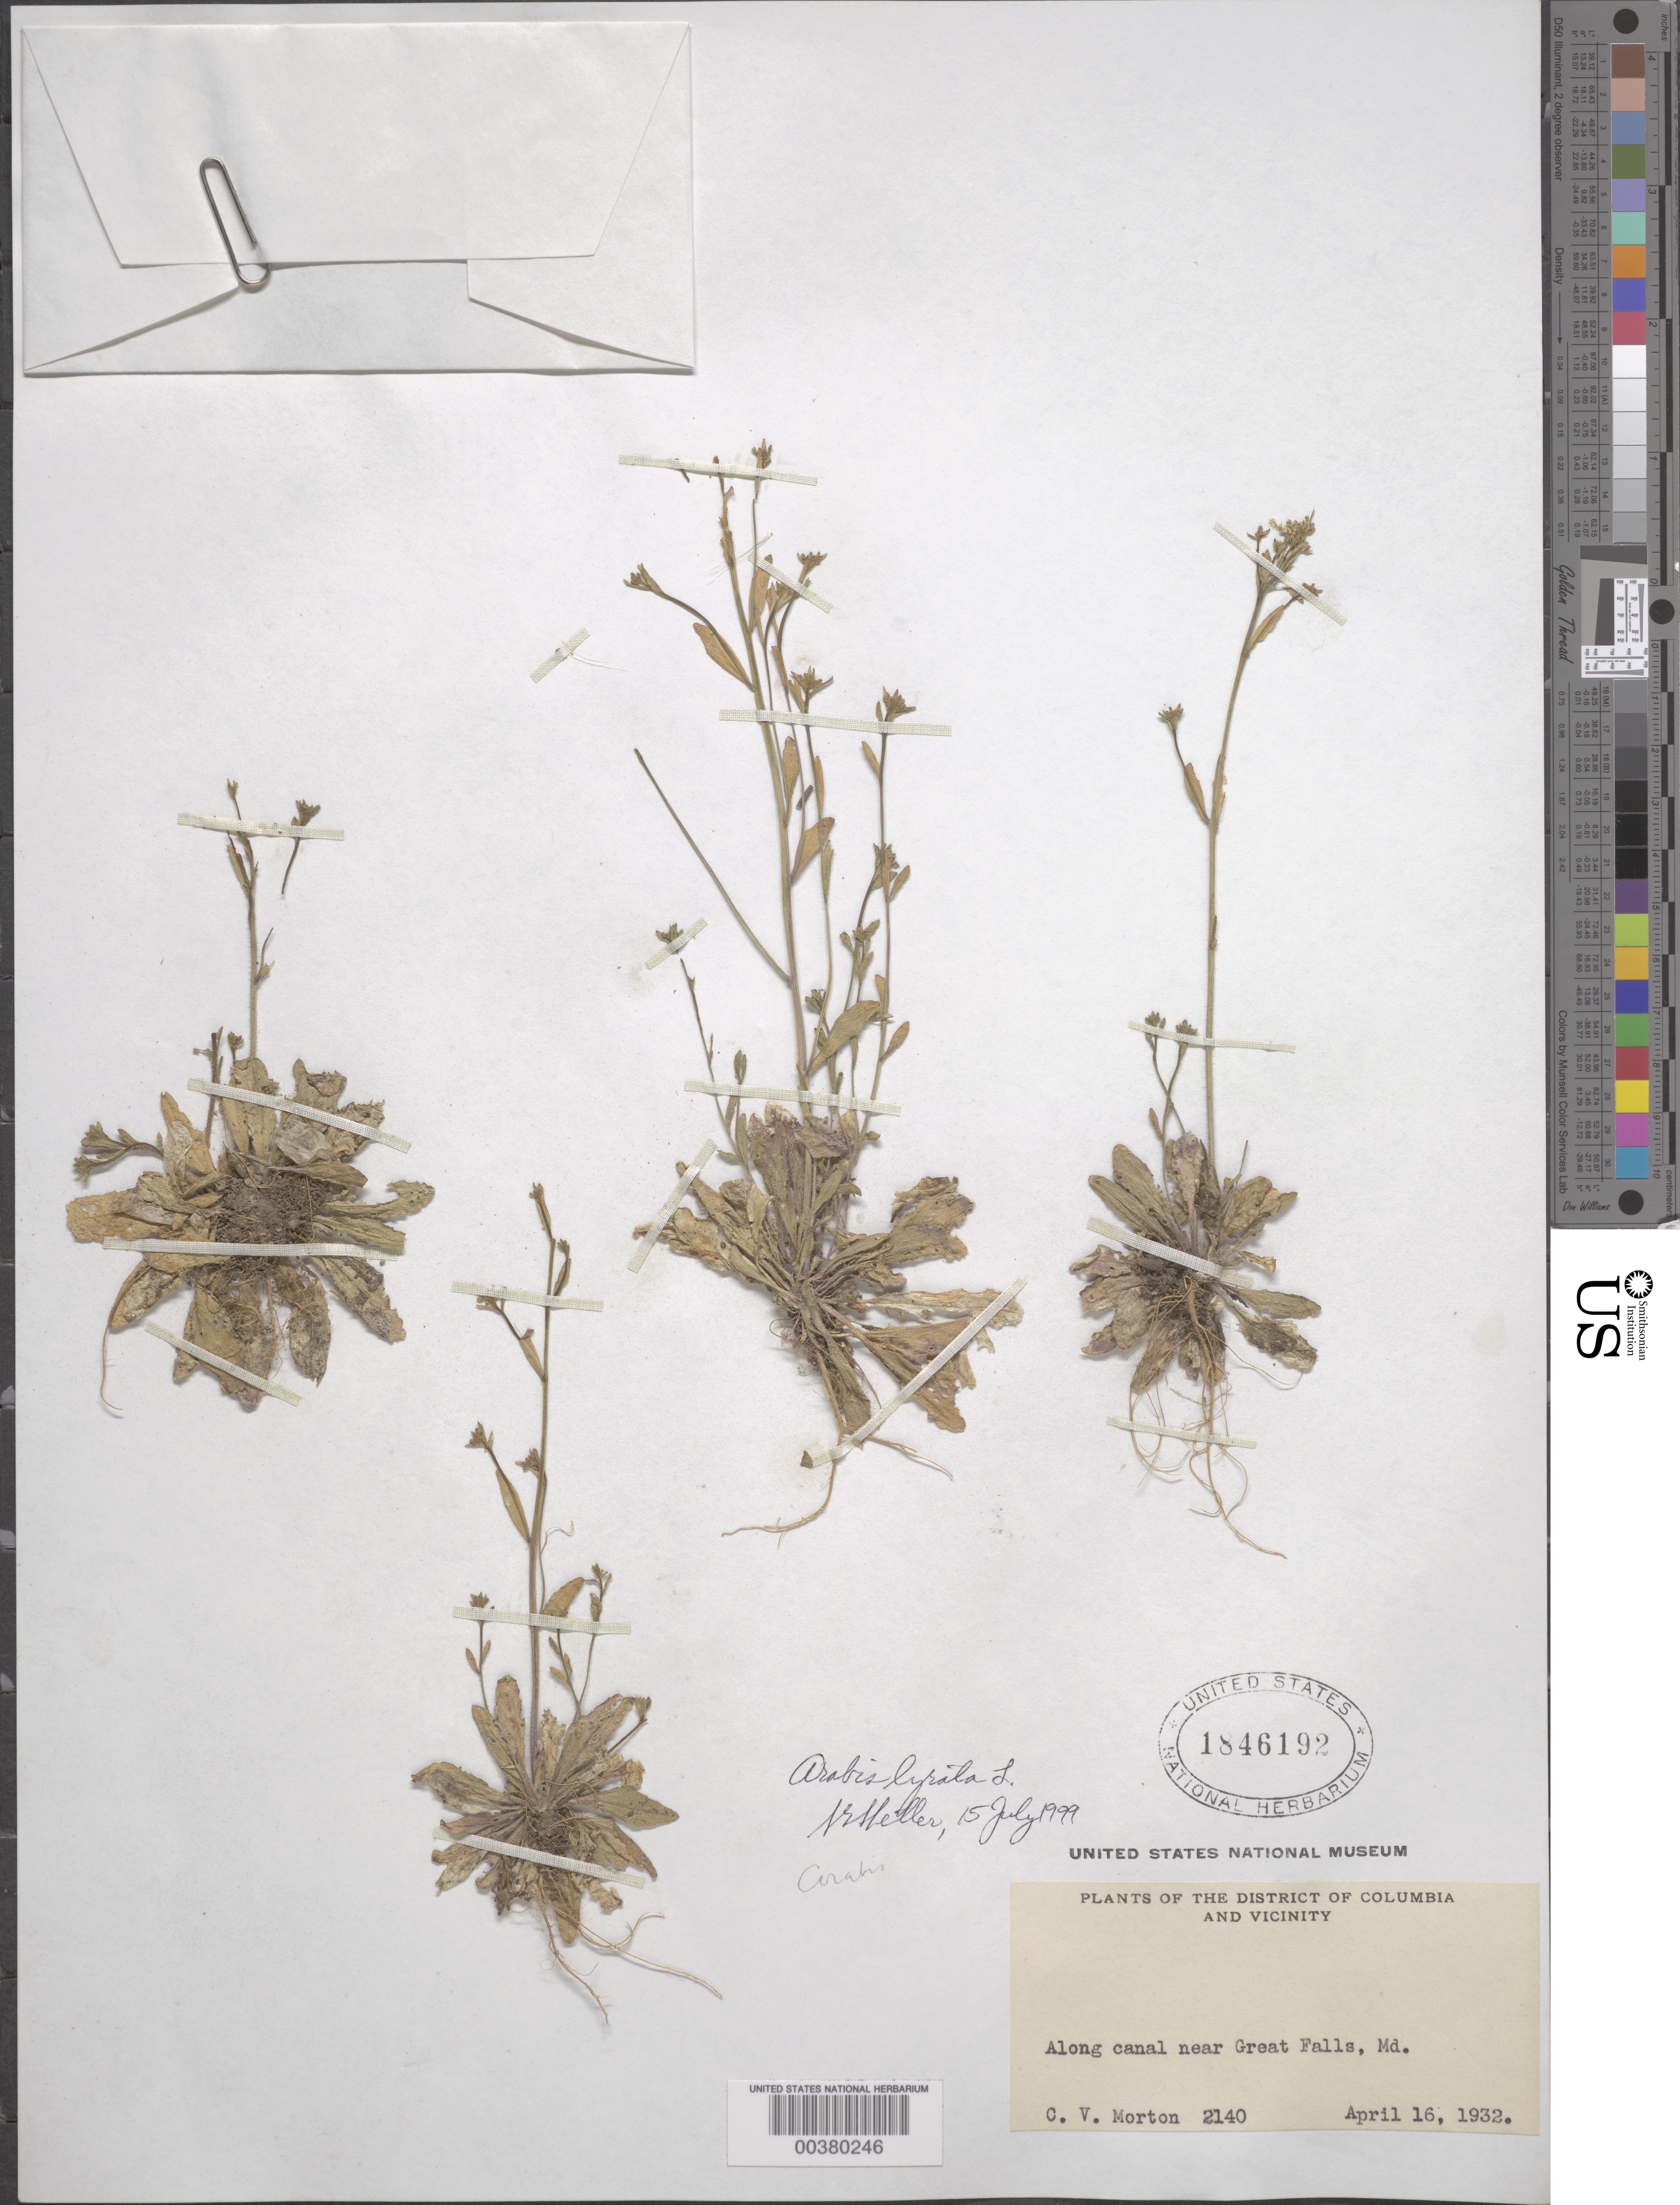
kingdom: Plantae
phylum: Tracheophyta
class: Magnoliopsida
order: Brassicales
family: Brassicaceae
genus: Arabidopsis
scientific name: Arabidopsis lyrata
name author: (L.) O'Kane & Al-Shehbaz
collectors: C. V. Morton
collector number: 2140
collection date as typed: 16 Apr 1932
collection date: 1932-04-16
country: United States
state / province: Maryland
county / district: Montgomery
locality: C. & O. Canal, Great Falls C. & O. Canal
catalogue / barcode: US 1846192